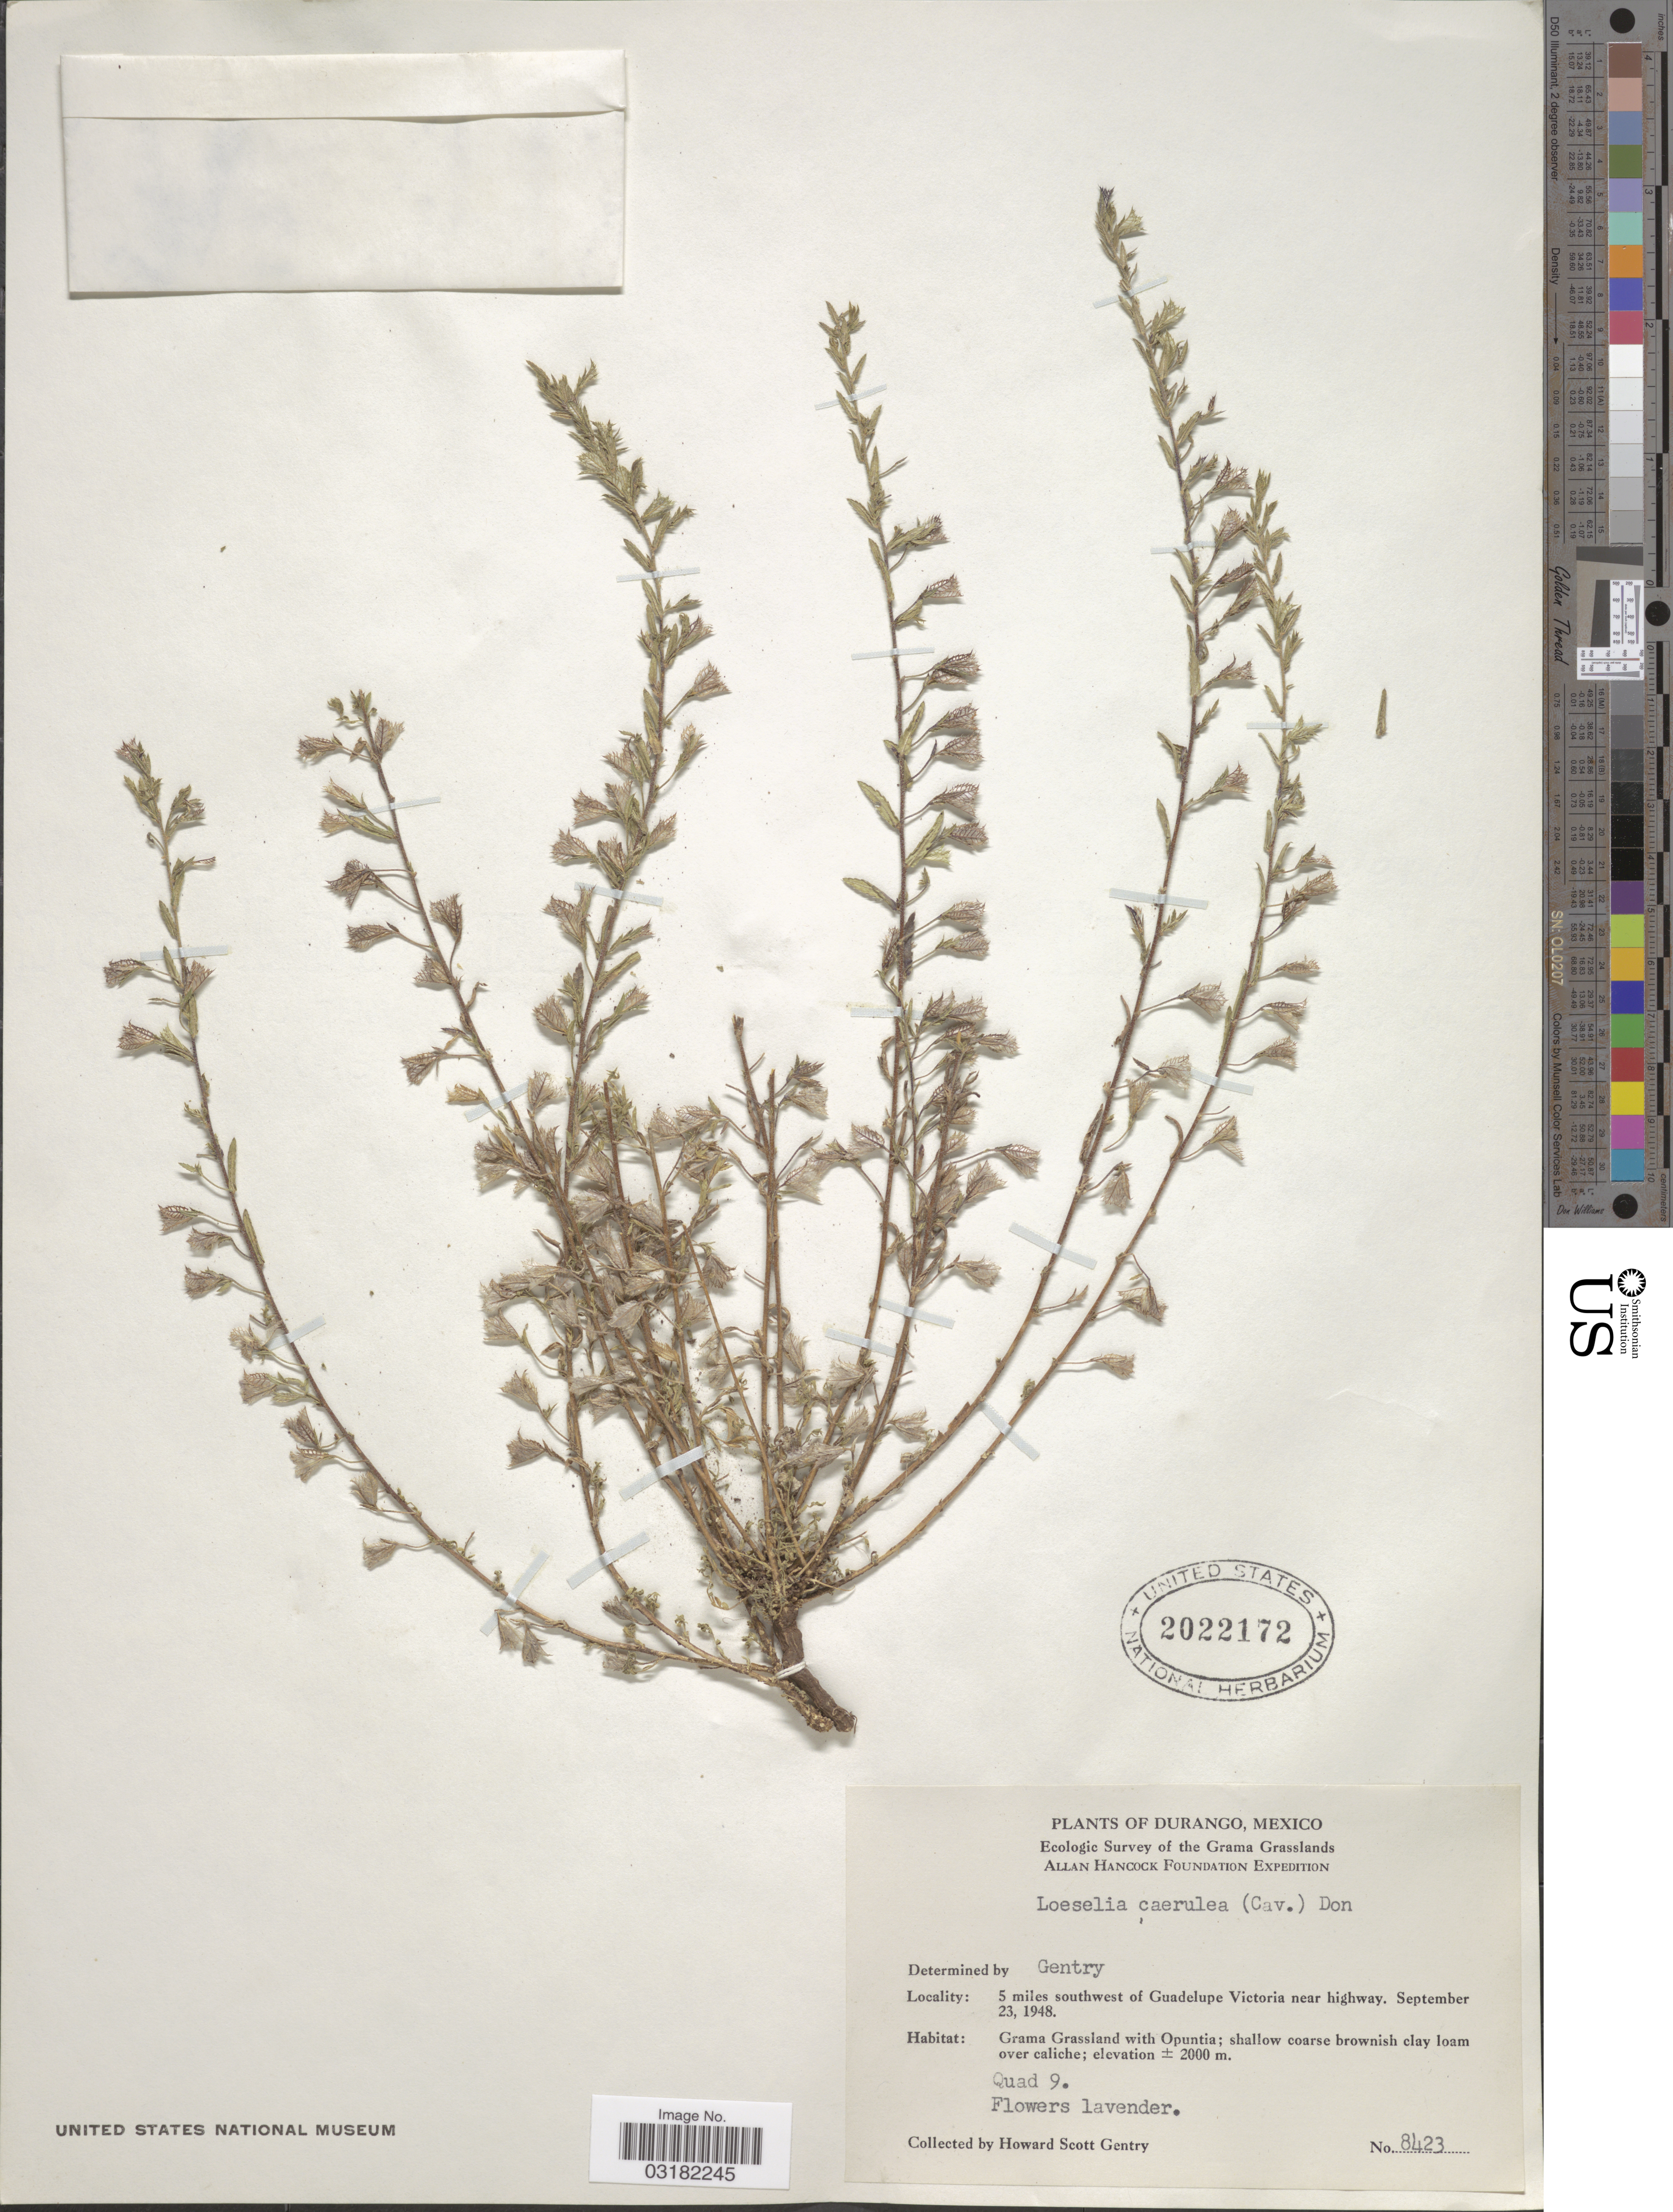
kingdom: Plantae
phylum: Tracheophyta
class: Magnoliopsida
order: Ericales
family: Polemoniaceae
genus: Loeselia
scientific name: Loeselia caerulea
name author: (Cav.) G. Don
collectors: H. S. Gentry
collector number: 8423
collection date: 1948-09-23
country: Mexico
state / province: Durango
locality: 5 miles southwest of Guadelupe Victoria highway.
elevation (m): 2000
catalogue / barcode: US 2022172